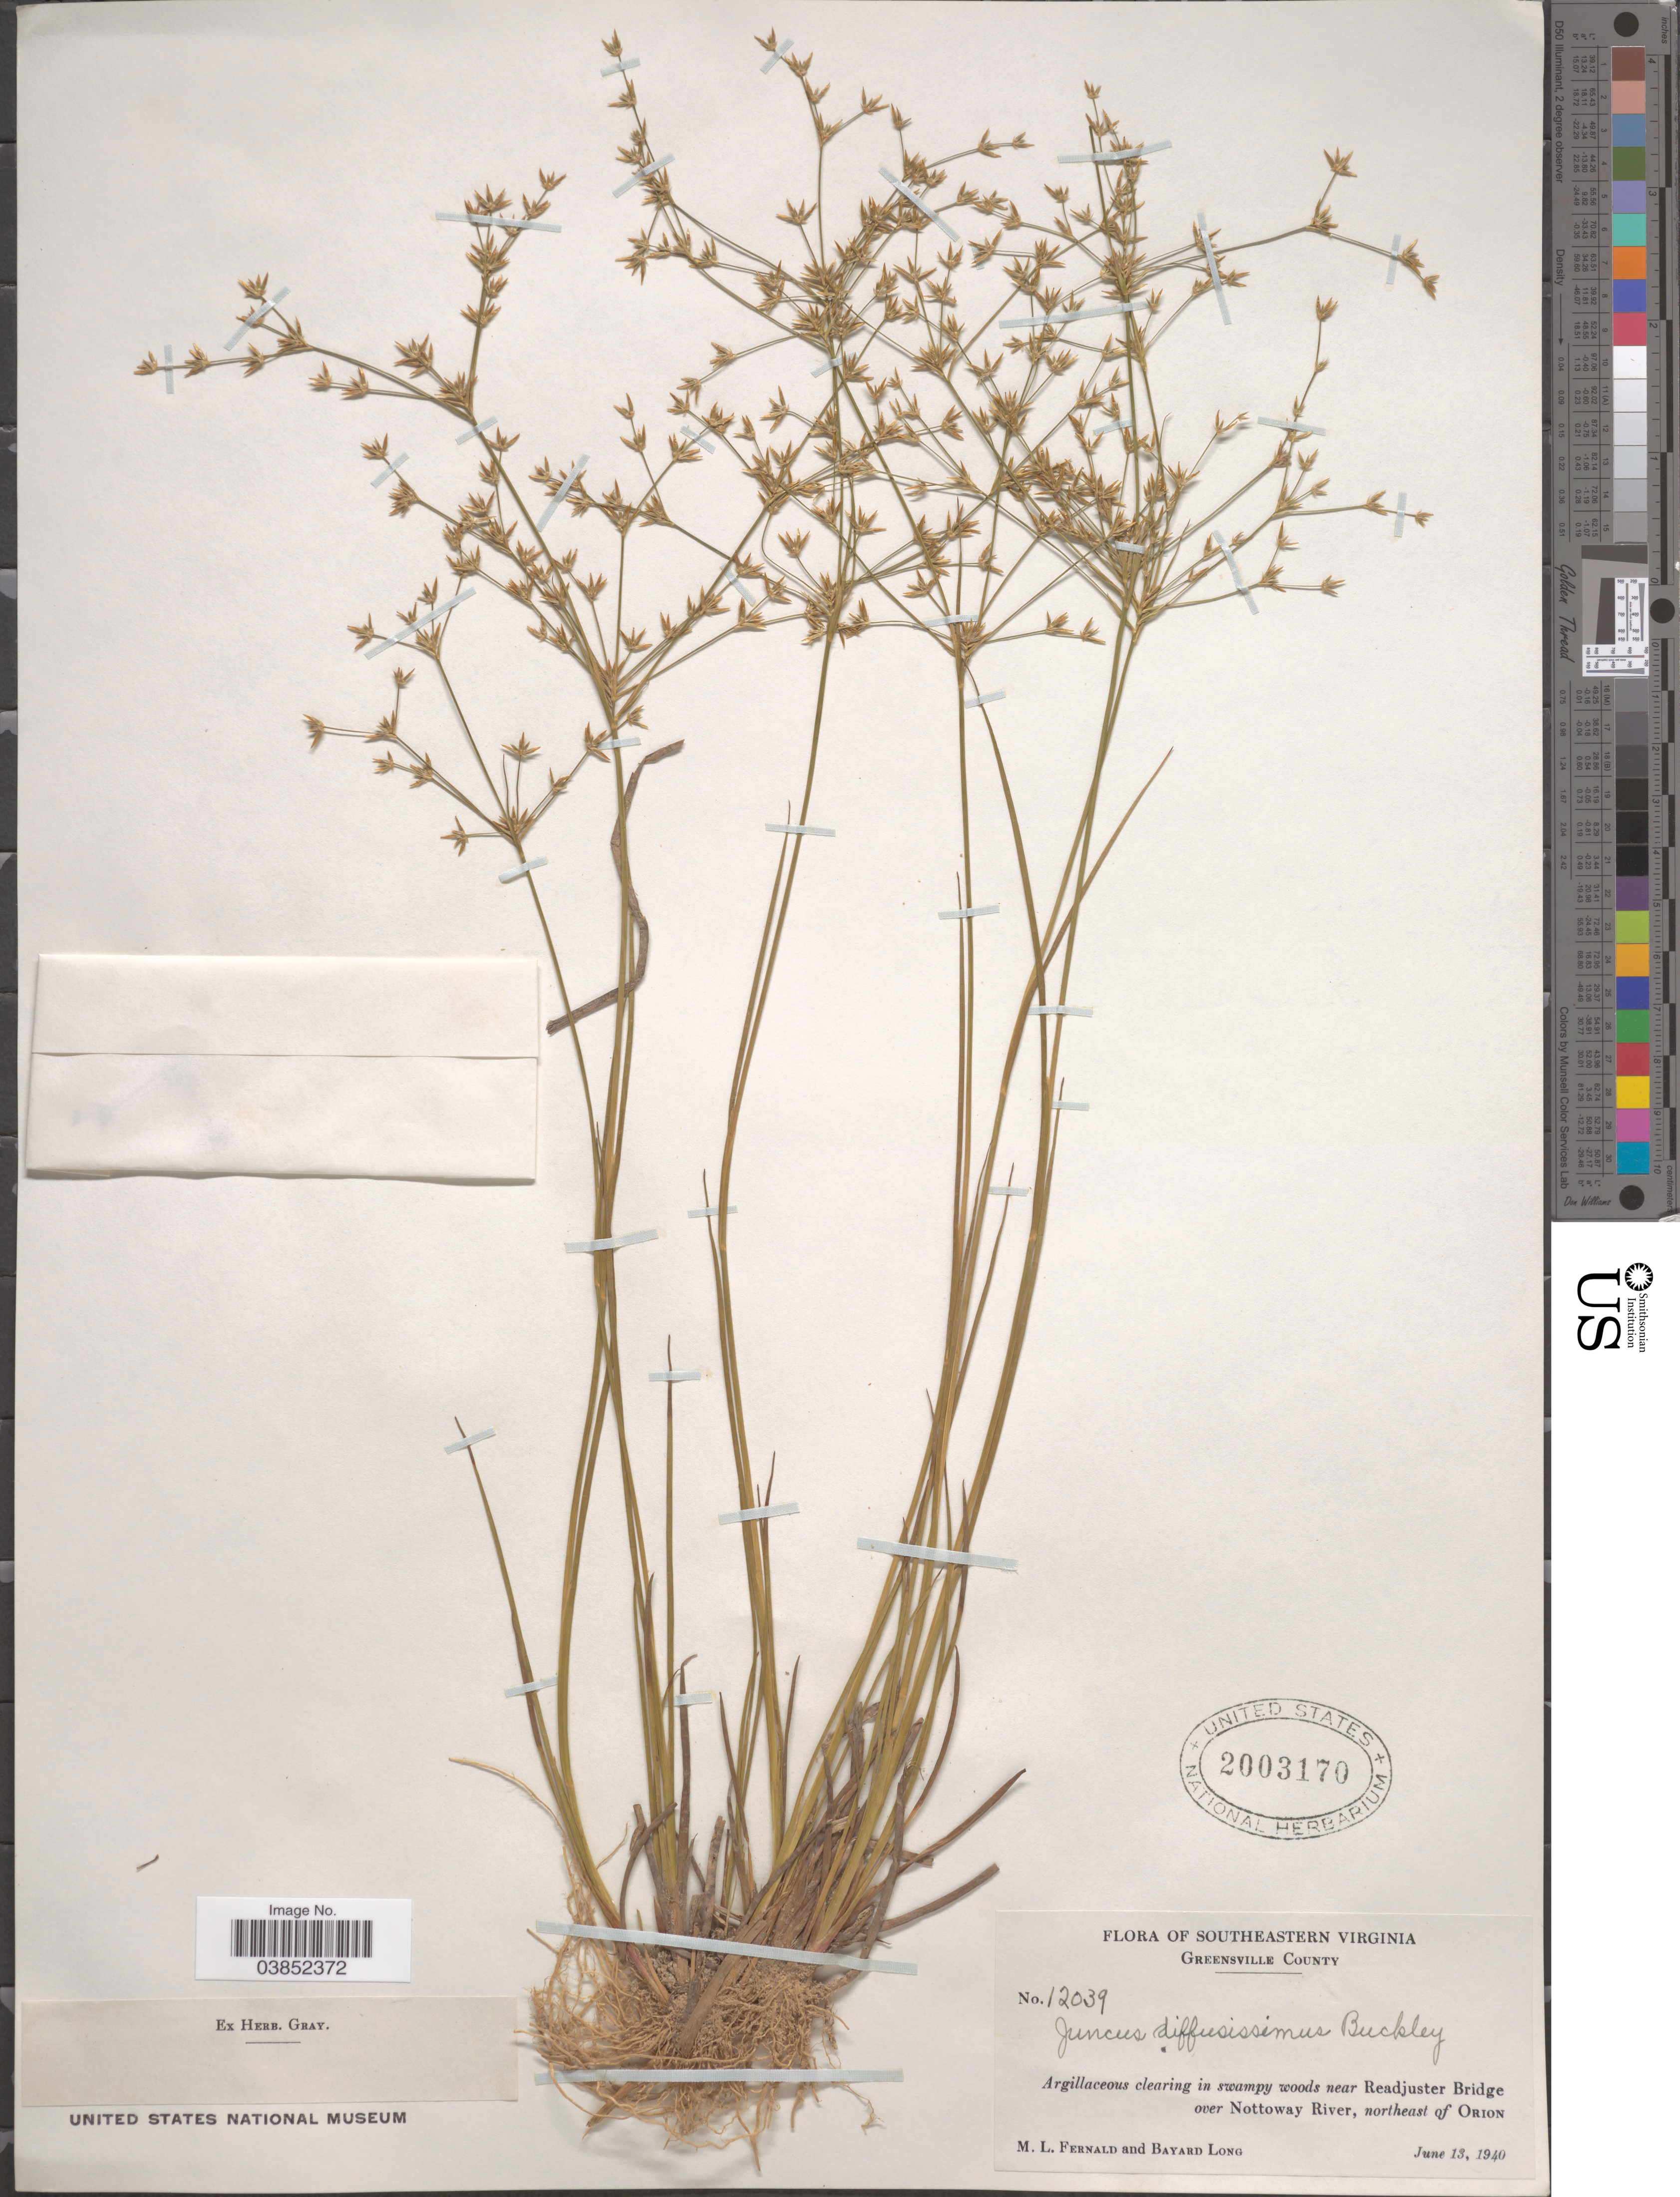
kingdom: Plantae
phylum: Tracheophyta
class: Liliopsida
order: Poales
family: Juncaceae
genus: Juncus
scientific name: Juncus diffusissimus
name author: Buckley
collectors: M. L. Fernald & B. Long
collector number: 12039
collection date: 1940-06-13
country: United States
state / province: Virginia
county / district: Greensville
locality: Southeastern Virginia. Greensville County. Argillaceaous clearing in swampy woods near Readjuster Bridge over Nottoway River, northeast of Orion.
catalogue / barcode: US 2003170